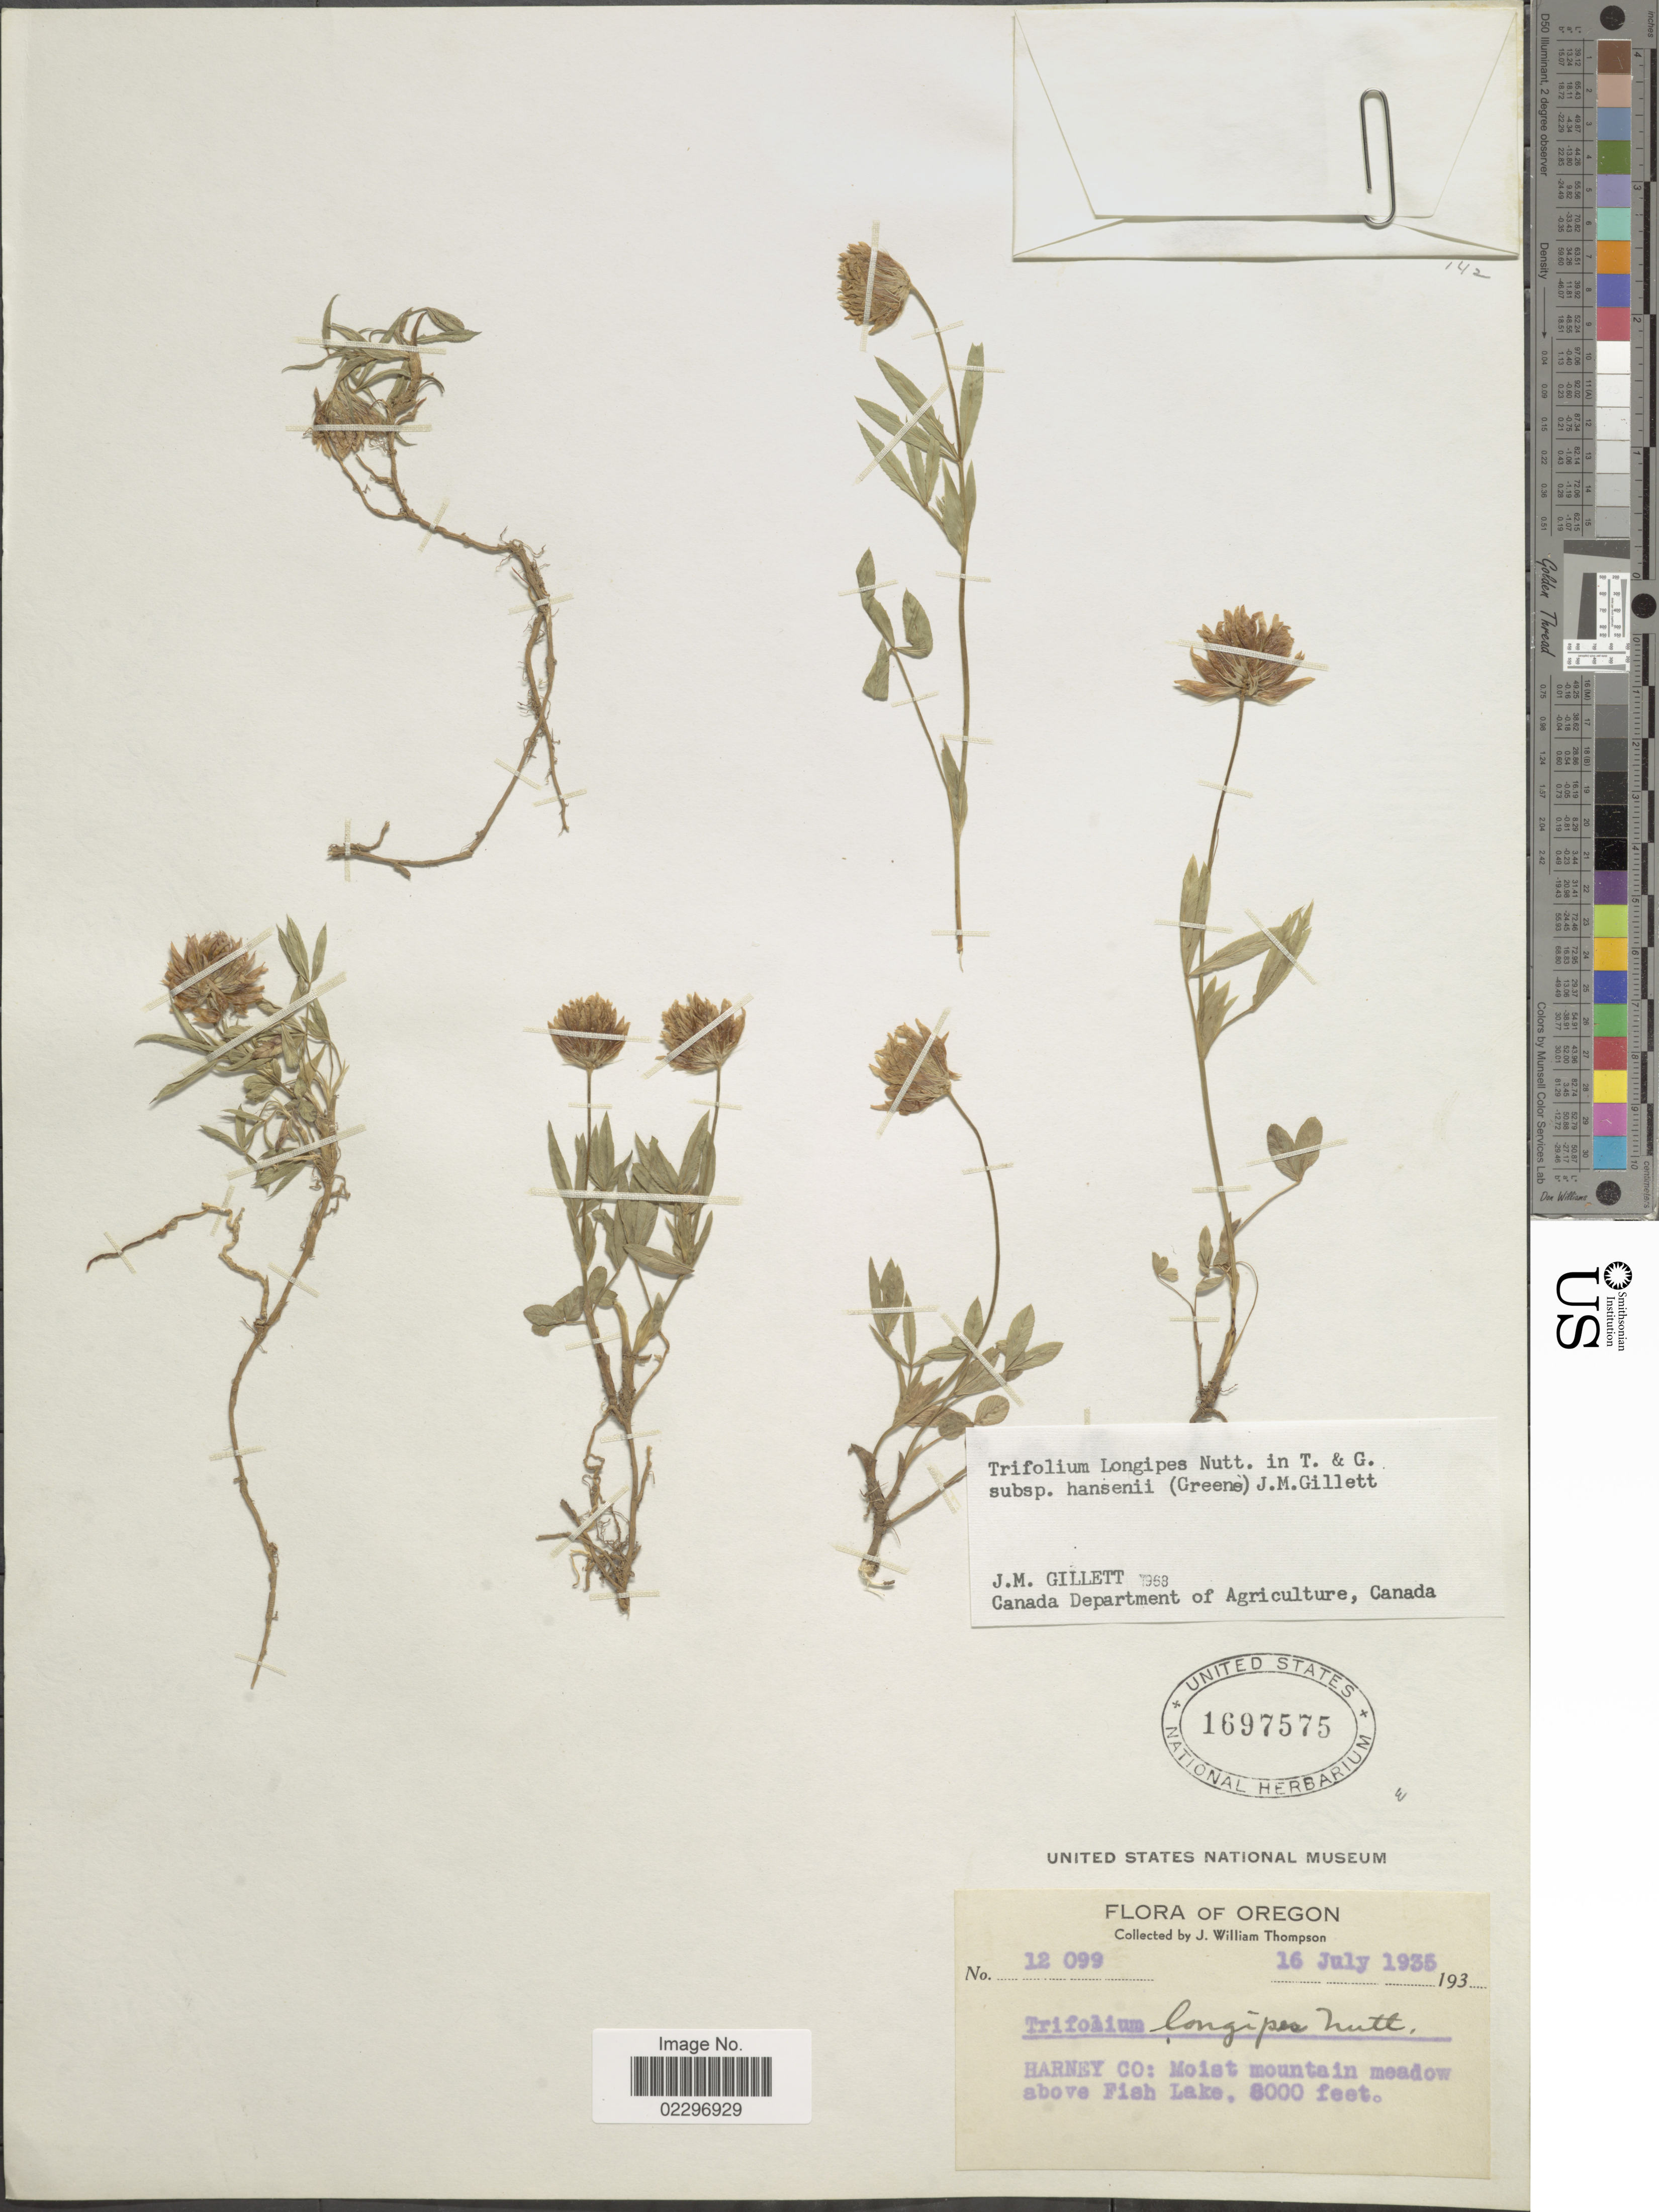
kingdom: Plantae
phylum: Tracheophyta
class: Magnoliopsida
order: Fabales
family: Fabaceae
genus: Trifolium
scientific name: Trifolium longipes subsp. hansenii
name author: (Greene) J.M. Gillett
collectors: J. W. Thompson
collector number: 12099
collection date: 1935-07-16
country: United States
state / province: Oregon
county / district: Harney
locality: Harney Co: Moist mountain meadow above Fish Lake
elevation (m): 2438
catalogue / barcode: US 1697575